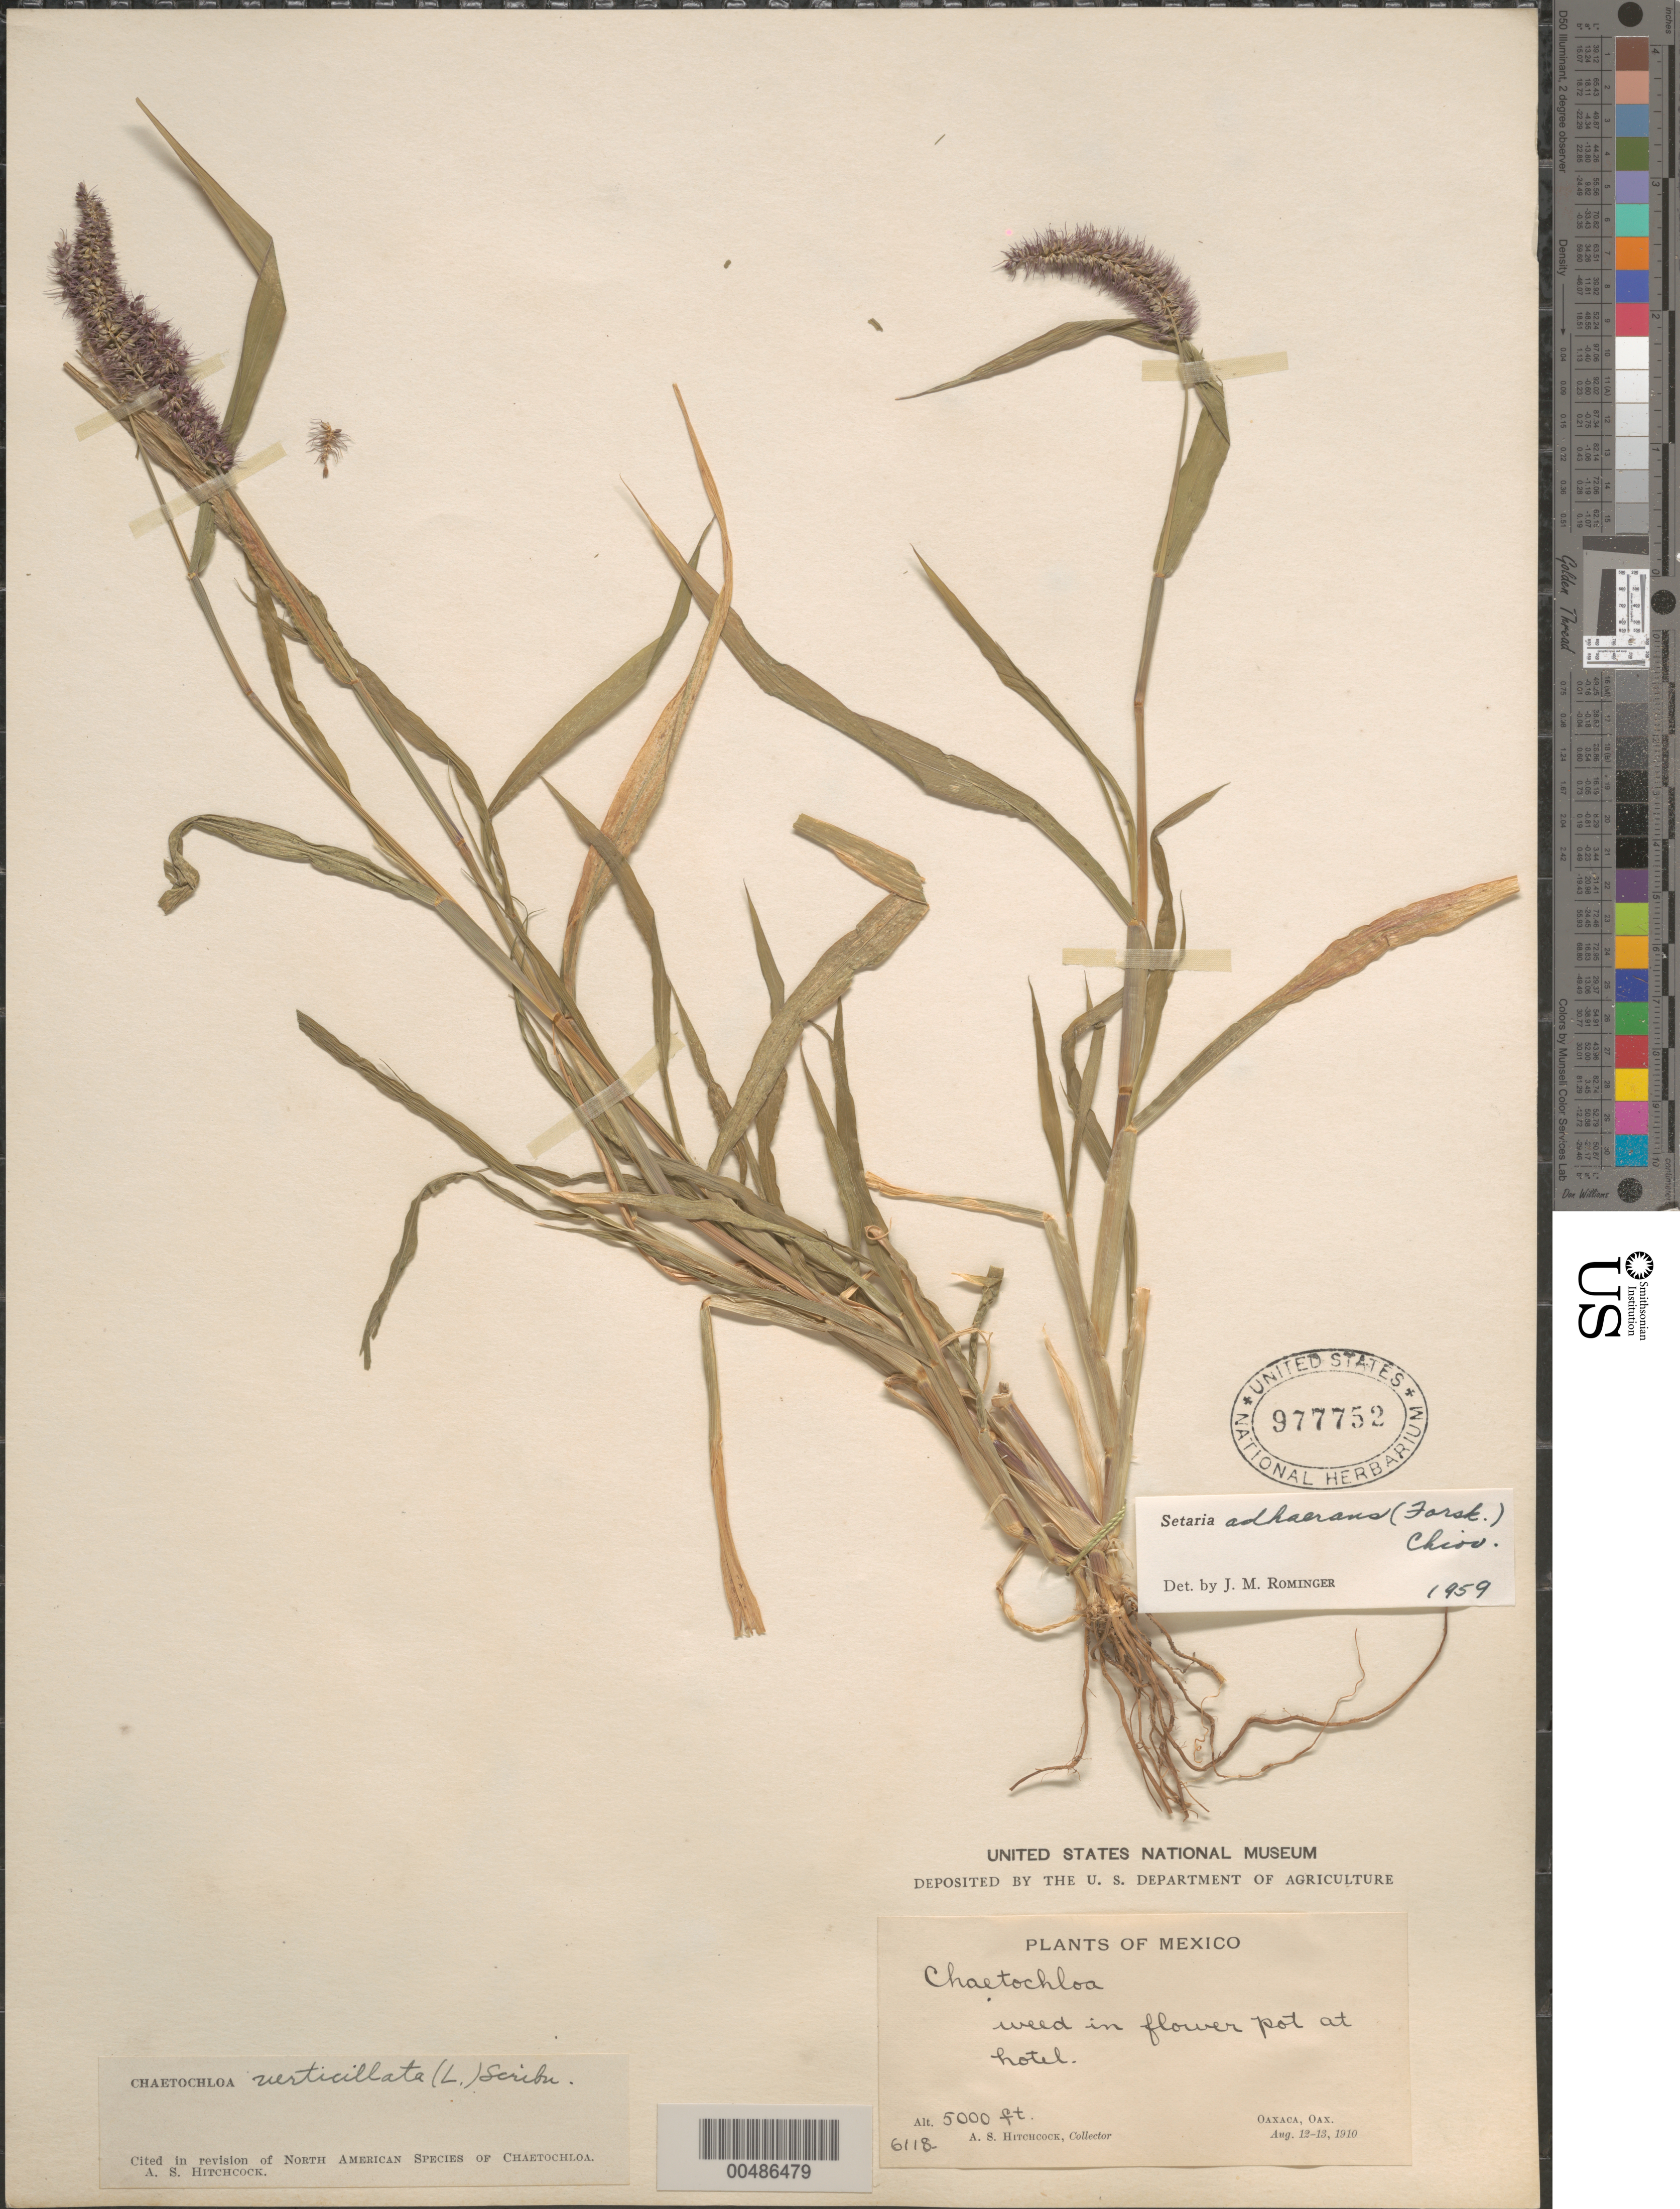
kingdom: Plantae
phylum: Tracheophyta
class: Liliopsida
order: Poales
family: Poaceae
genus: Setaria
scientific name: Setaria adhaerens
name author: (Forssk.) Chiov.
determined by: Rominger, J. M.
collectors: A. S. Hitchcock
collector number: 6118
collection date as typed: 12 Aug 1910 to 13 Aug 1910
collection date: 1910-08-12/1910-08-13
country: Mexico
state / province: Oaxaca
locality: Oaxaca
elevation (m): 1524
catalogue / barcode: US 977752